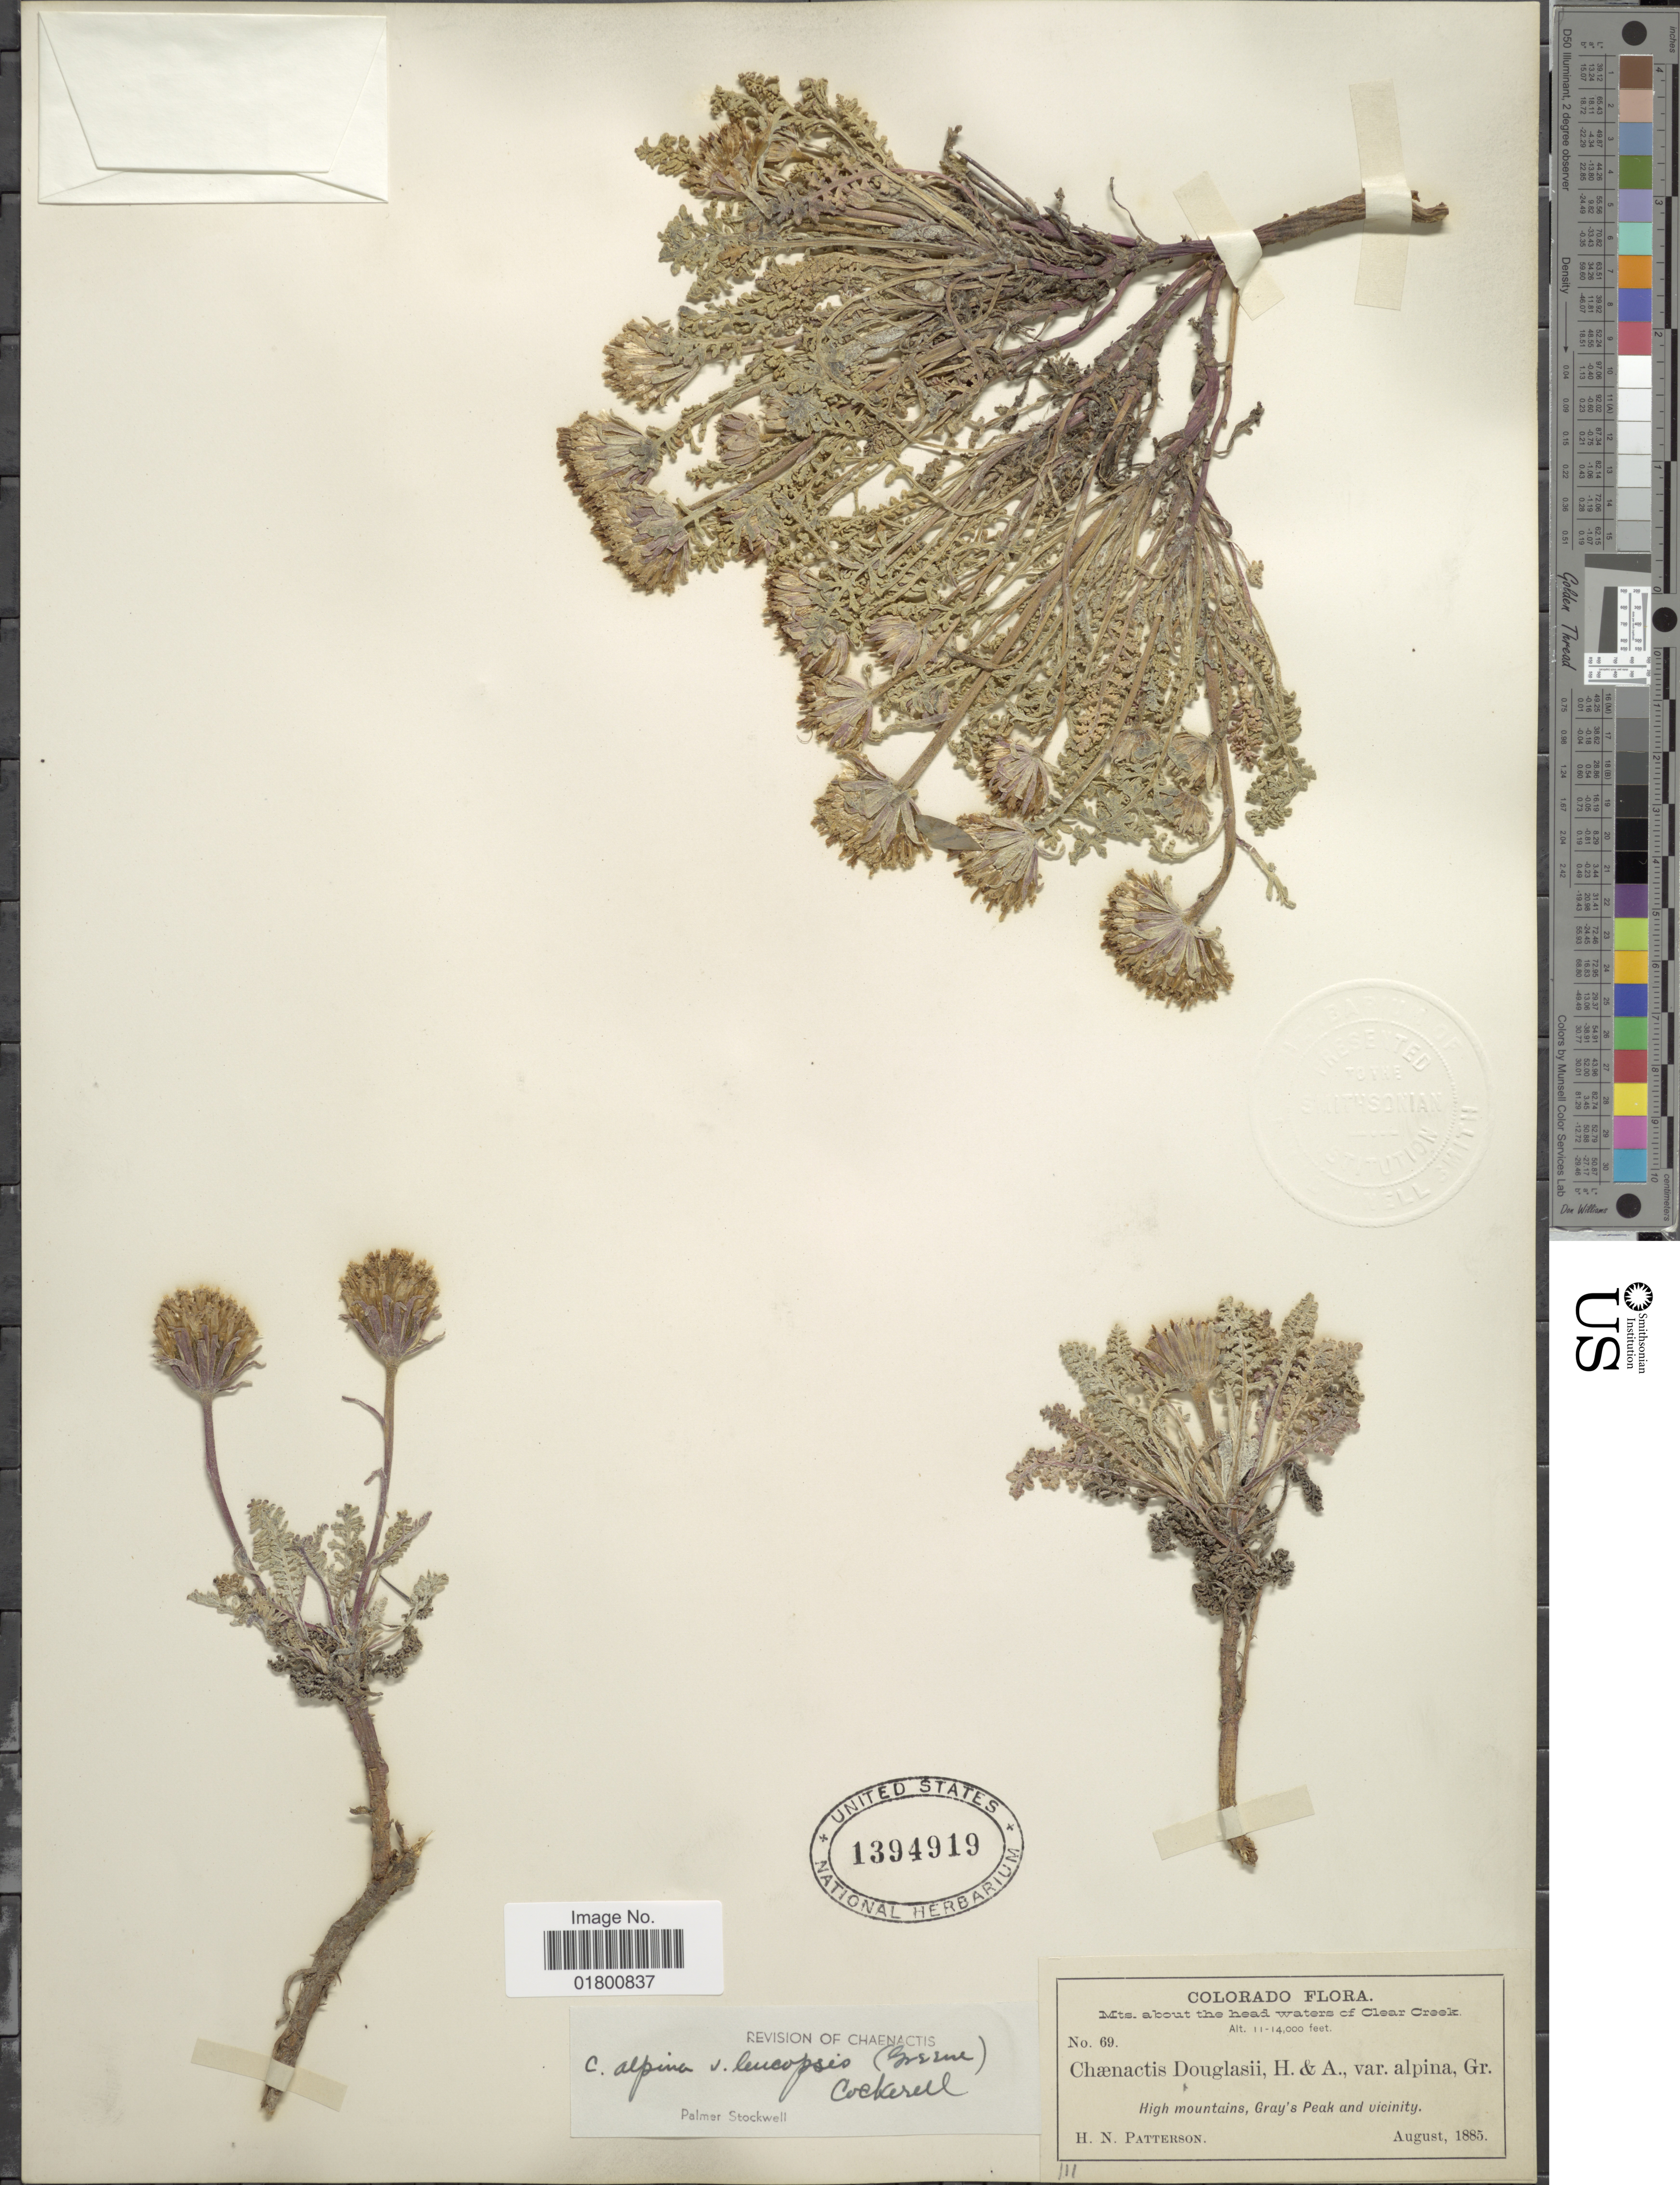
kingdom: Plantae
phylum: Tracheophyta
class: Magnoliopsida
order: Asterales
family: Asteraceae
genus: Chaenactis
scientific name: Chaenactis alpina var. leucopsis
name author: (Greene) Cockerell ex Stockw.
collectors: H. N. Patterson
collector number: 69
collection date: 1885-08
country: United States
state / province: Colorado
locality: Mts. about the head waters of Clear Creekm High Mountainsm Gray's Peak and vicinity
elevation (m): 3353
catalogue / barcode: US 1394919